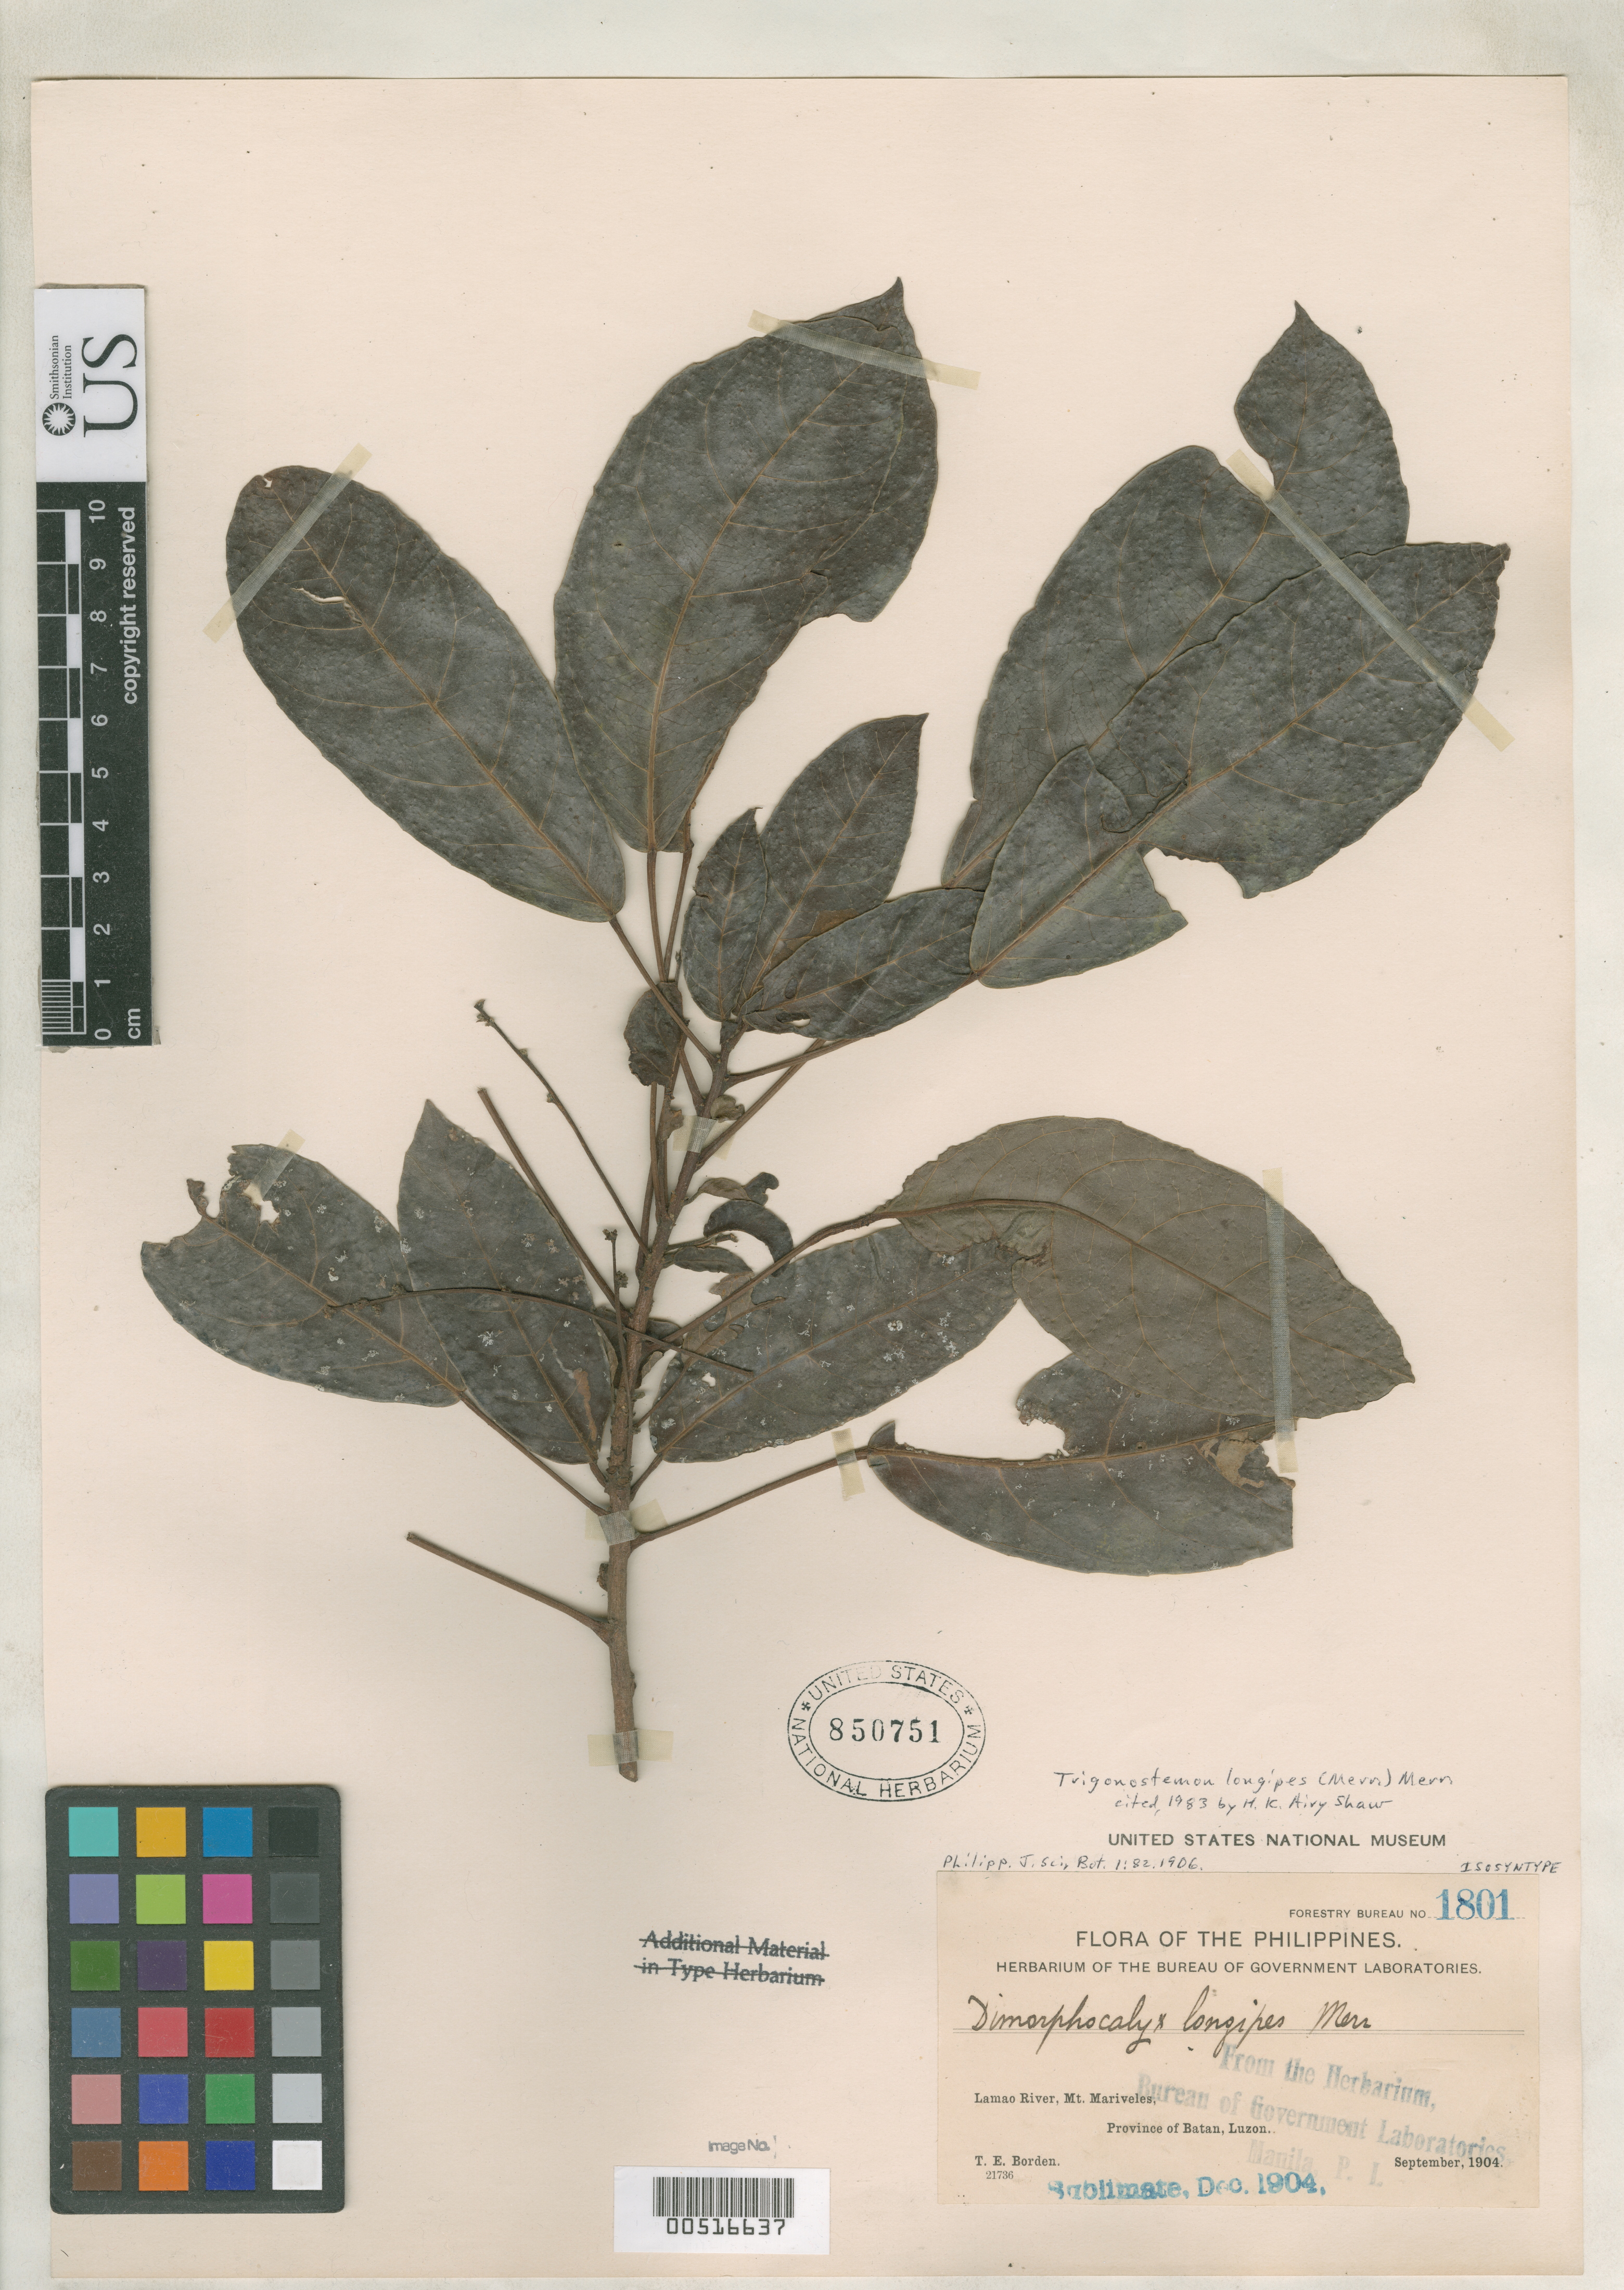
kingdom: Plantae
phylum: Tracheophyta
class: Magnoliopsida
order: Malpighiales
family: Euphorbiaceae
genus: Dimorphocalyx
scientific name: Dimorphocalyx longipes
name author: Merr.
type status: Isosyntype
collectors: T. E. Borden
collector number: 1801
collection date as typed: Sep 1904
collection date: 1904-09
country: Philippines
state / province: Central Luzon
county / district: Bataan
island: Luzon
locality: Lamao River, Mt. Marivales.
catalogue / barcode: US 850751